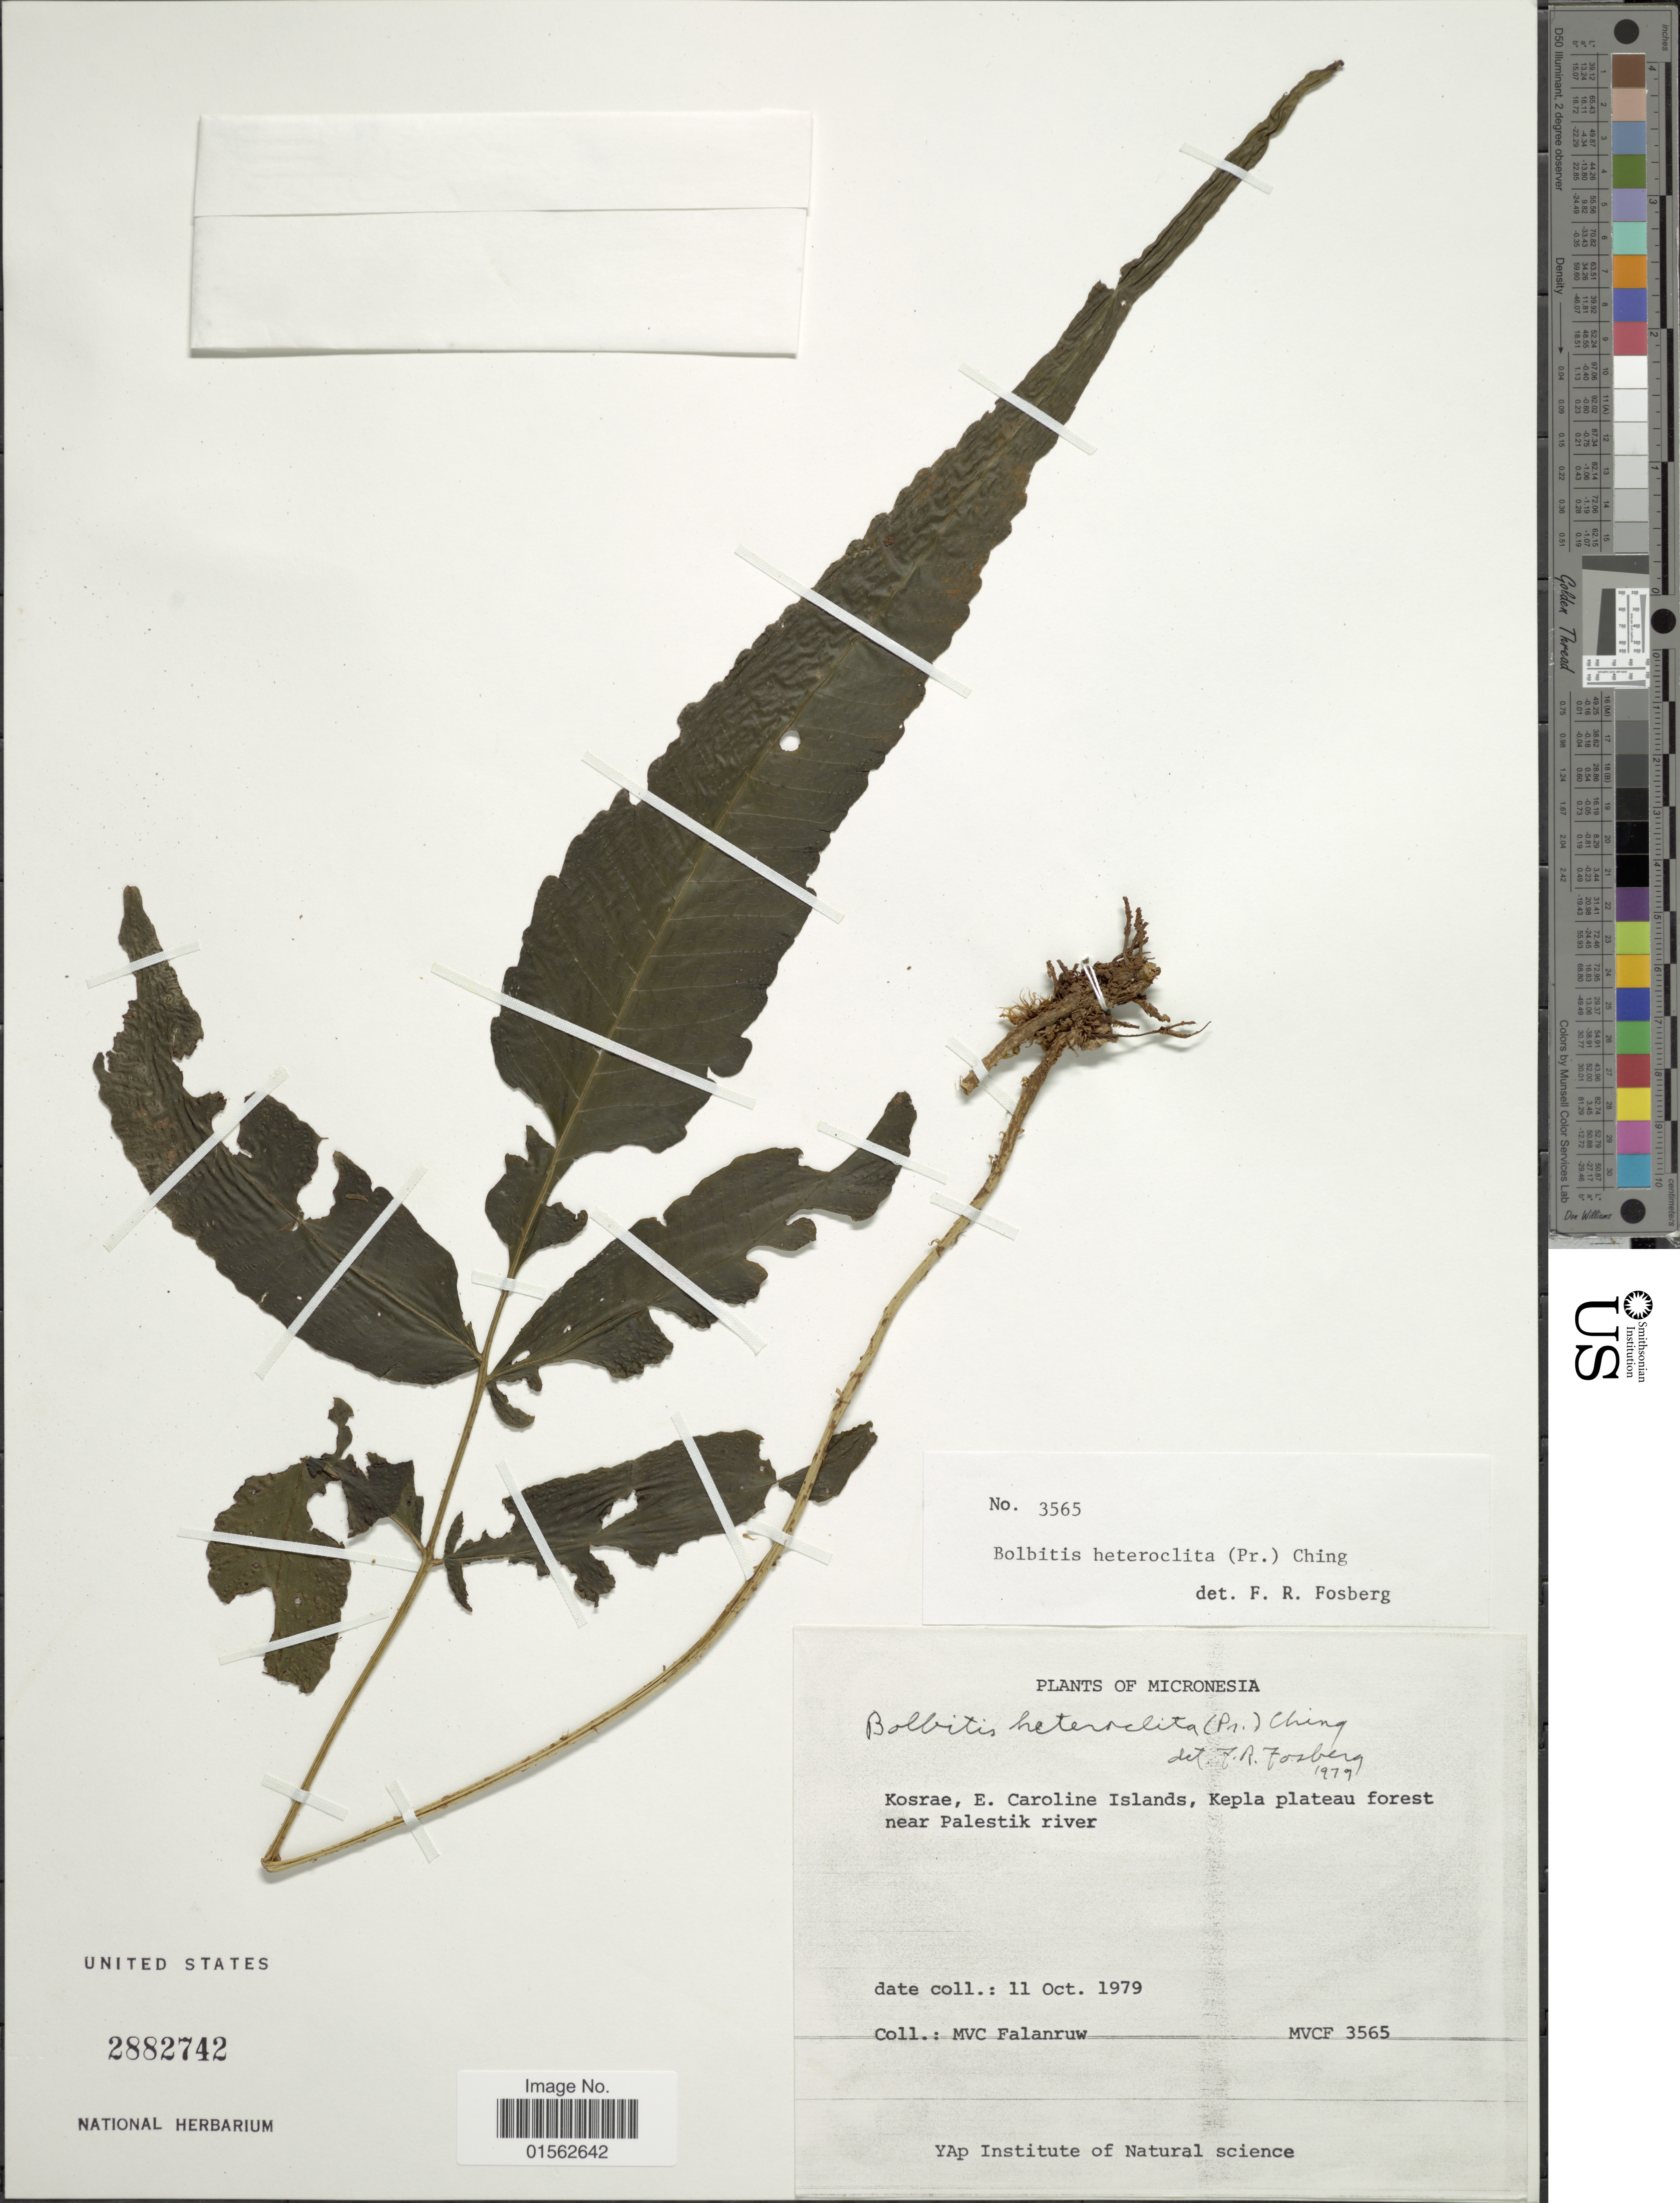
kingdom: Plantae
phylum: Tracheophyta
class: Polypodiopsida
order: Polypodiales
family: Dryopteridaceae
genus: Bolbitis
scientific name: Bolbitis heteroclita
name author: (C. Presl) Ching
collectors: M. V. Falanruw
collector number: MVCF3565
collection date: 1979-10-11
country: Micronesia, Federated States of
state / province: Kosrae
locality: Micronesia, E. Caroline Islands, Kepla plateau forest near Palestik river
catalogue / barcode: US 2882742